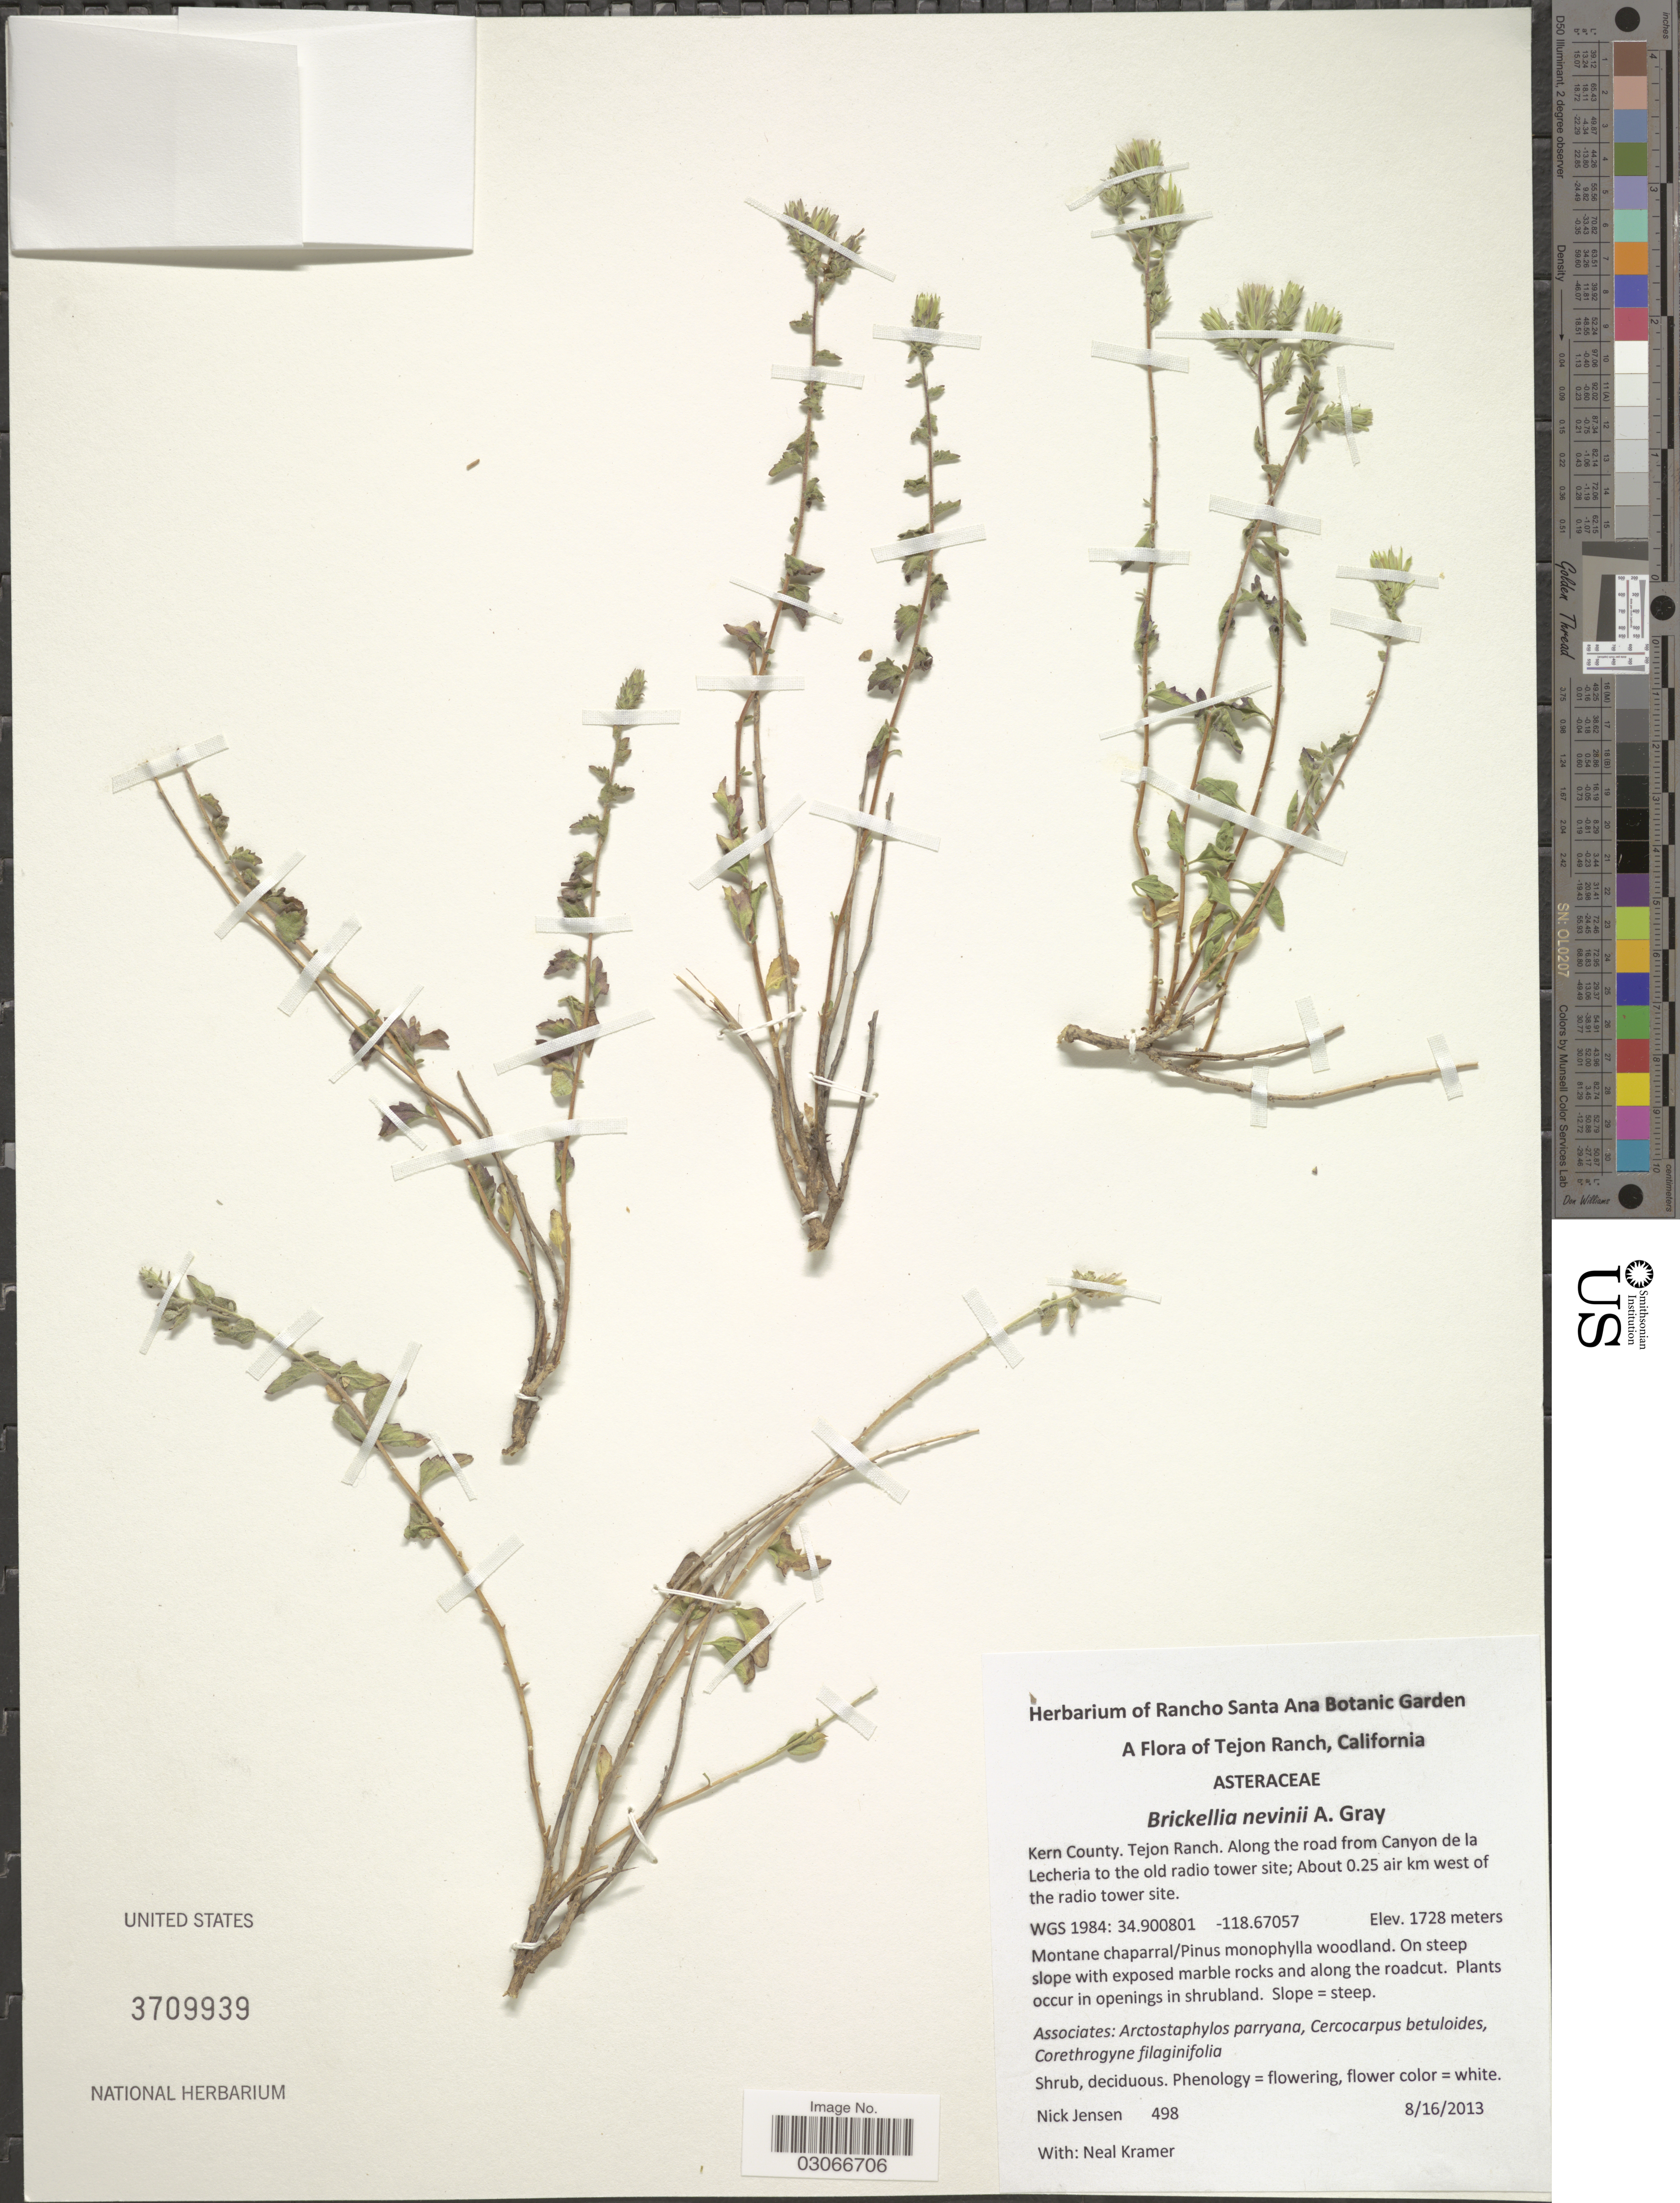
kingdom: Plantae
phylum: Tracheophyta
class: Magnoliopsida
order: Asterales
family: Asteraceae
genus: Brickellia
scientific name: Brickellia nevinii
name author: A. Gray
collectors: N. Jensen & N. Kramer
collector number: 498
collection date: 2013-08-16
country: United States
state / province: California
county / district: Kern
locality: Tejon Ranch. Kern County. Tejon Ranch. Along the road from Canyon de la Lecheria to the old radio tower site; About 0.25 air km west of the radio tower site.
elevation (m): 1728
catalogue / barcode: US 3709939